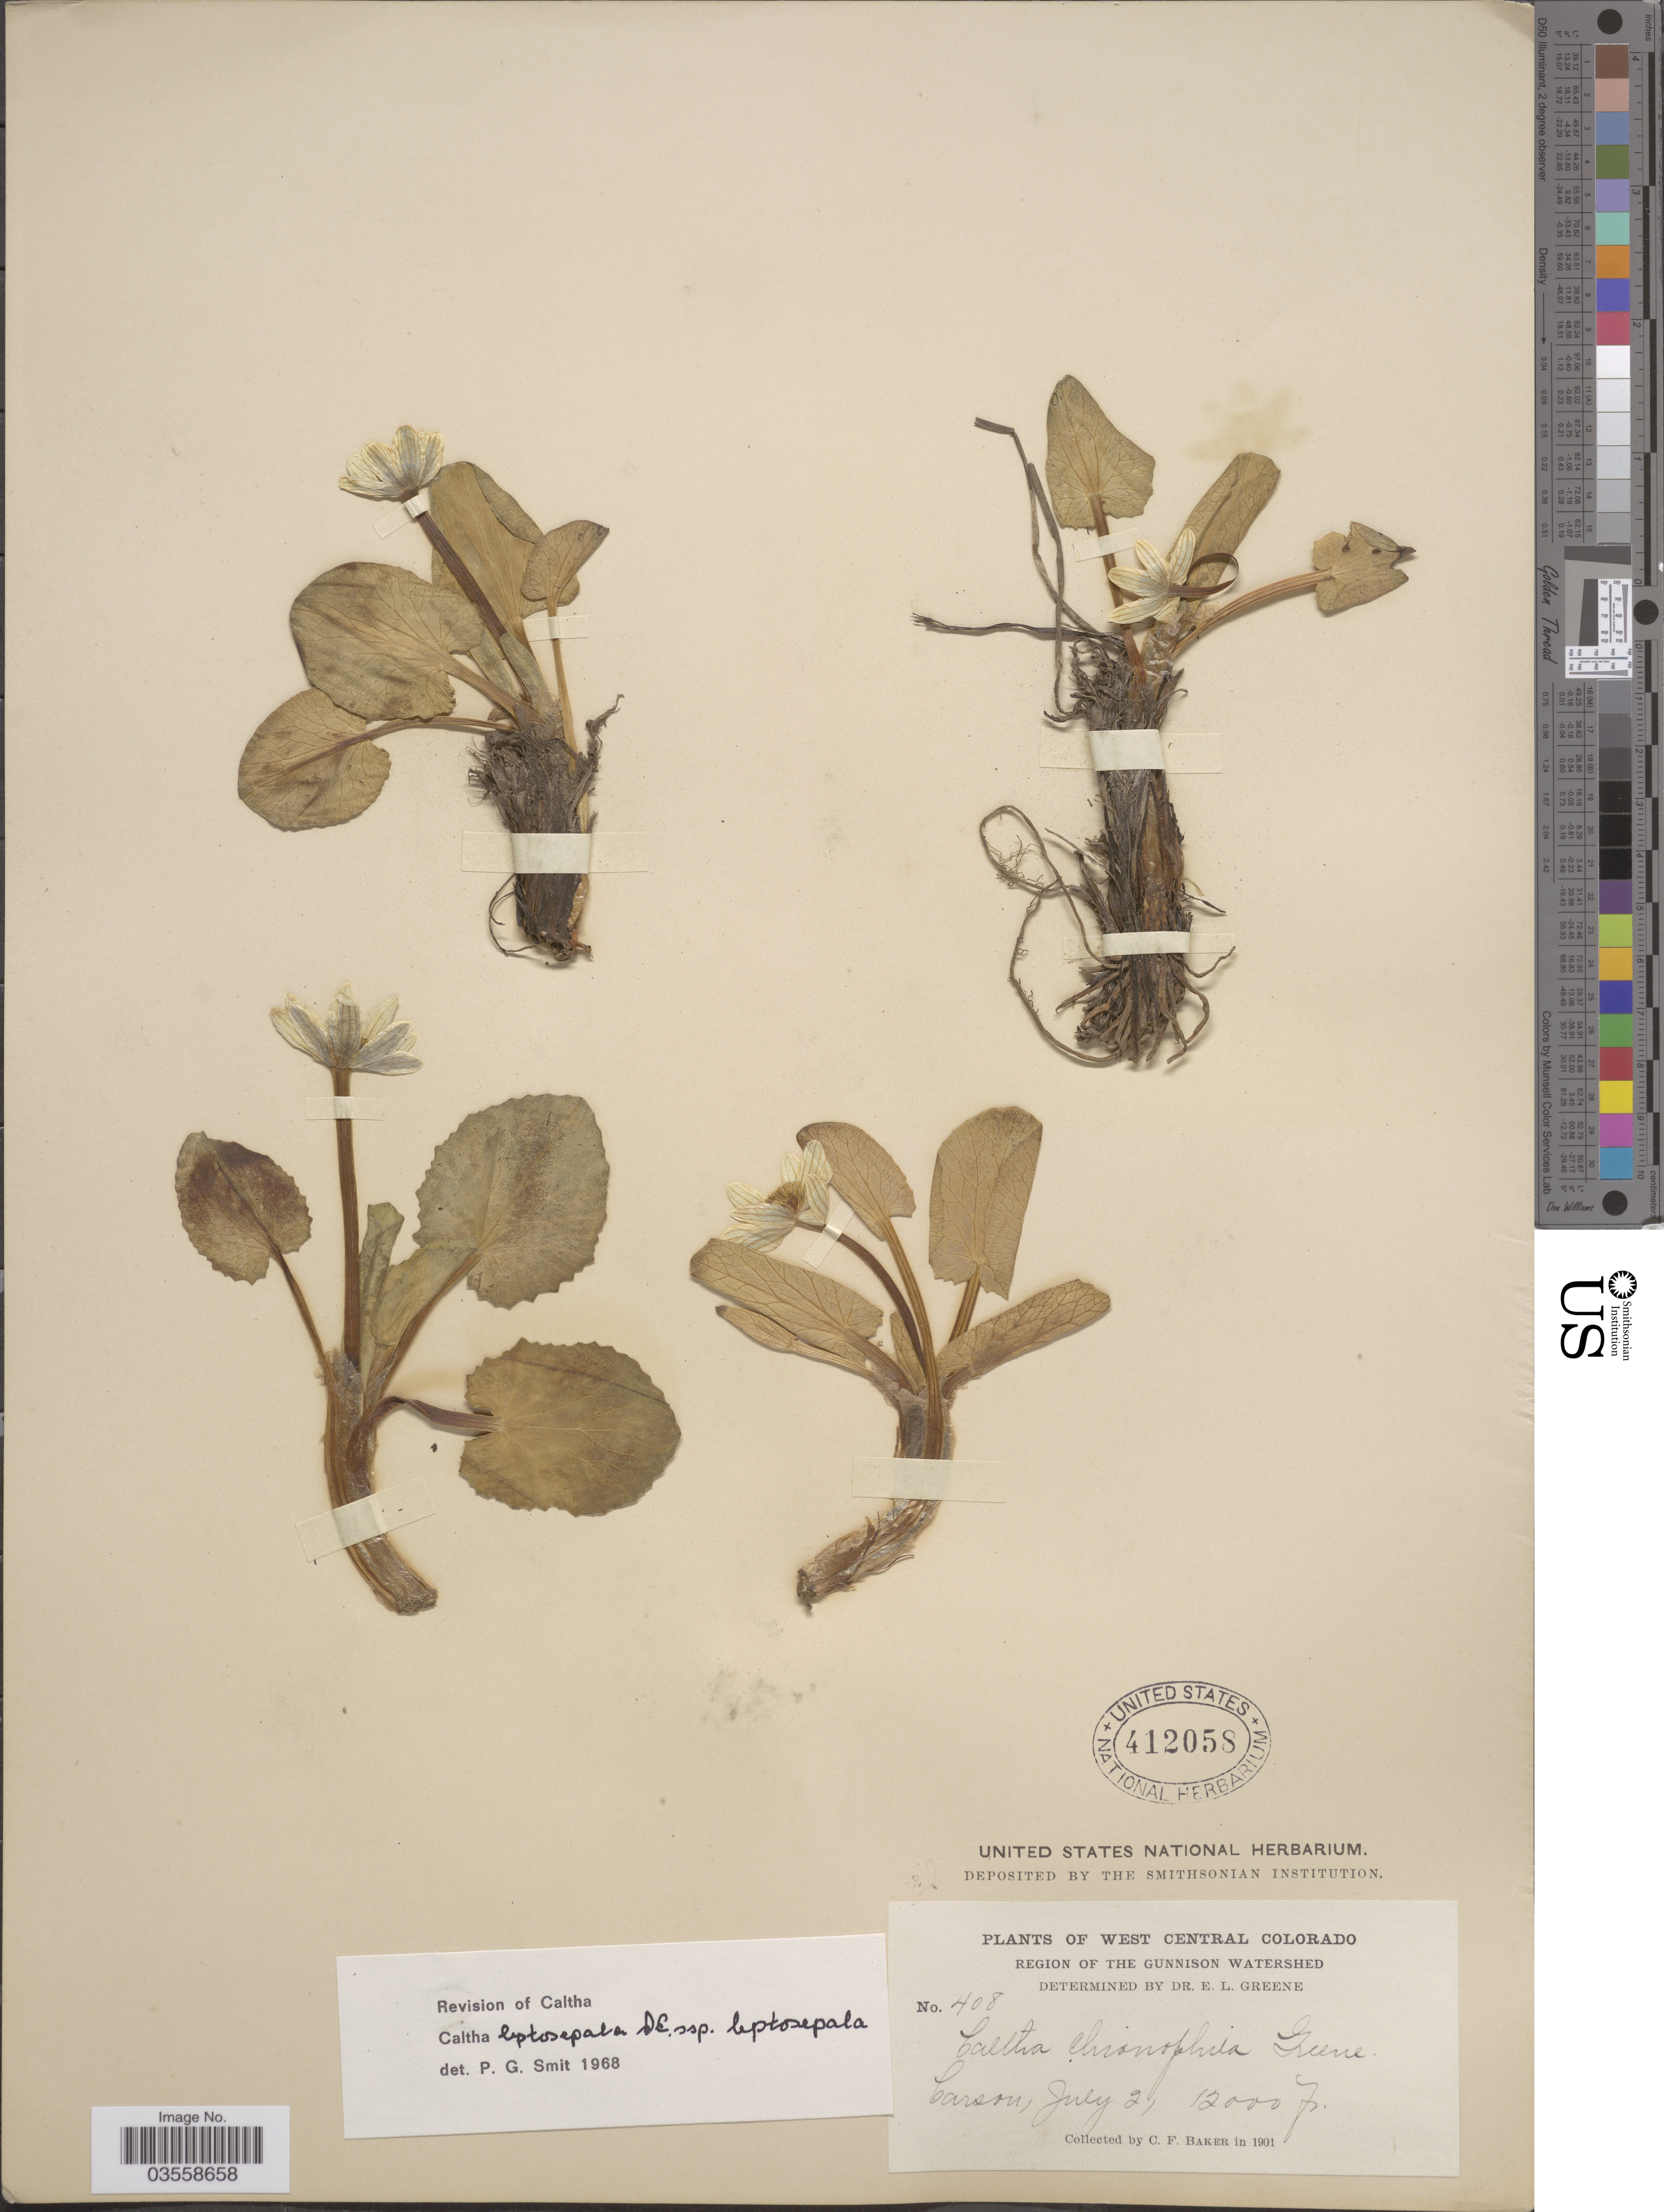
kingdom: Plantae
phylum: Tracheophyta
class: Magnoliopsida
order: Ranunculales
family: Ranunculaceae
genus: Caltha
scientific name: Caltha leptosepala subsp. leptosepala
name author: DC.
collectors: C. F. Baker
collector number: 408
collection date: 1901-07-02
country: United States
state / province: Colorado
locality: West Central Colorado. Region of the Gunnison Watershed. Carson.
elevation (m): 3658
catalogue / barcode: US 412058